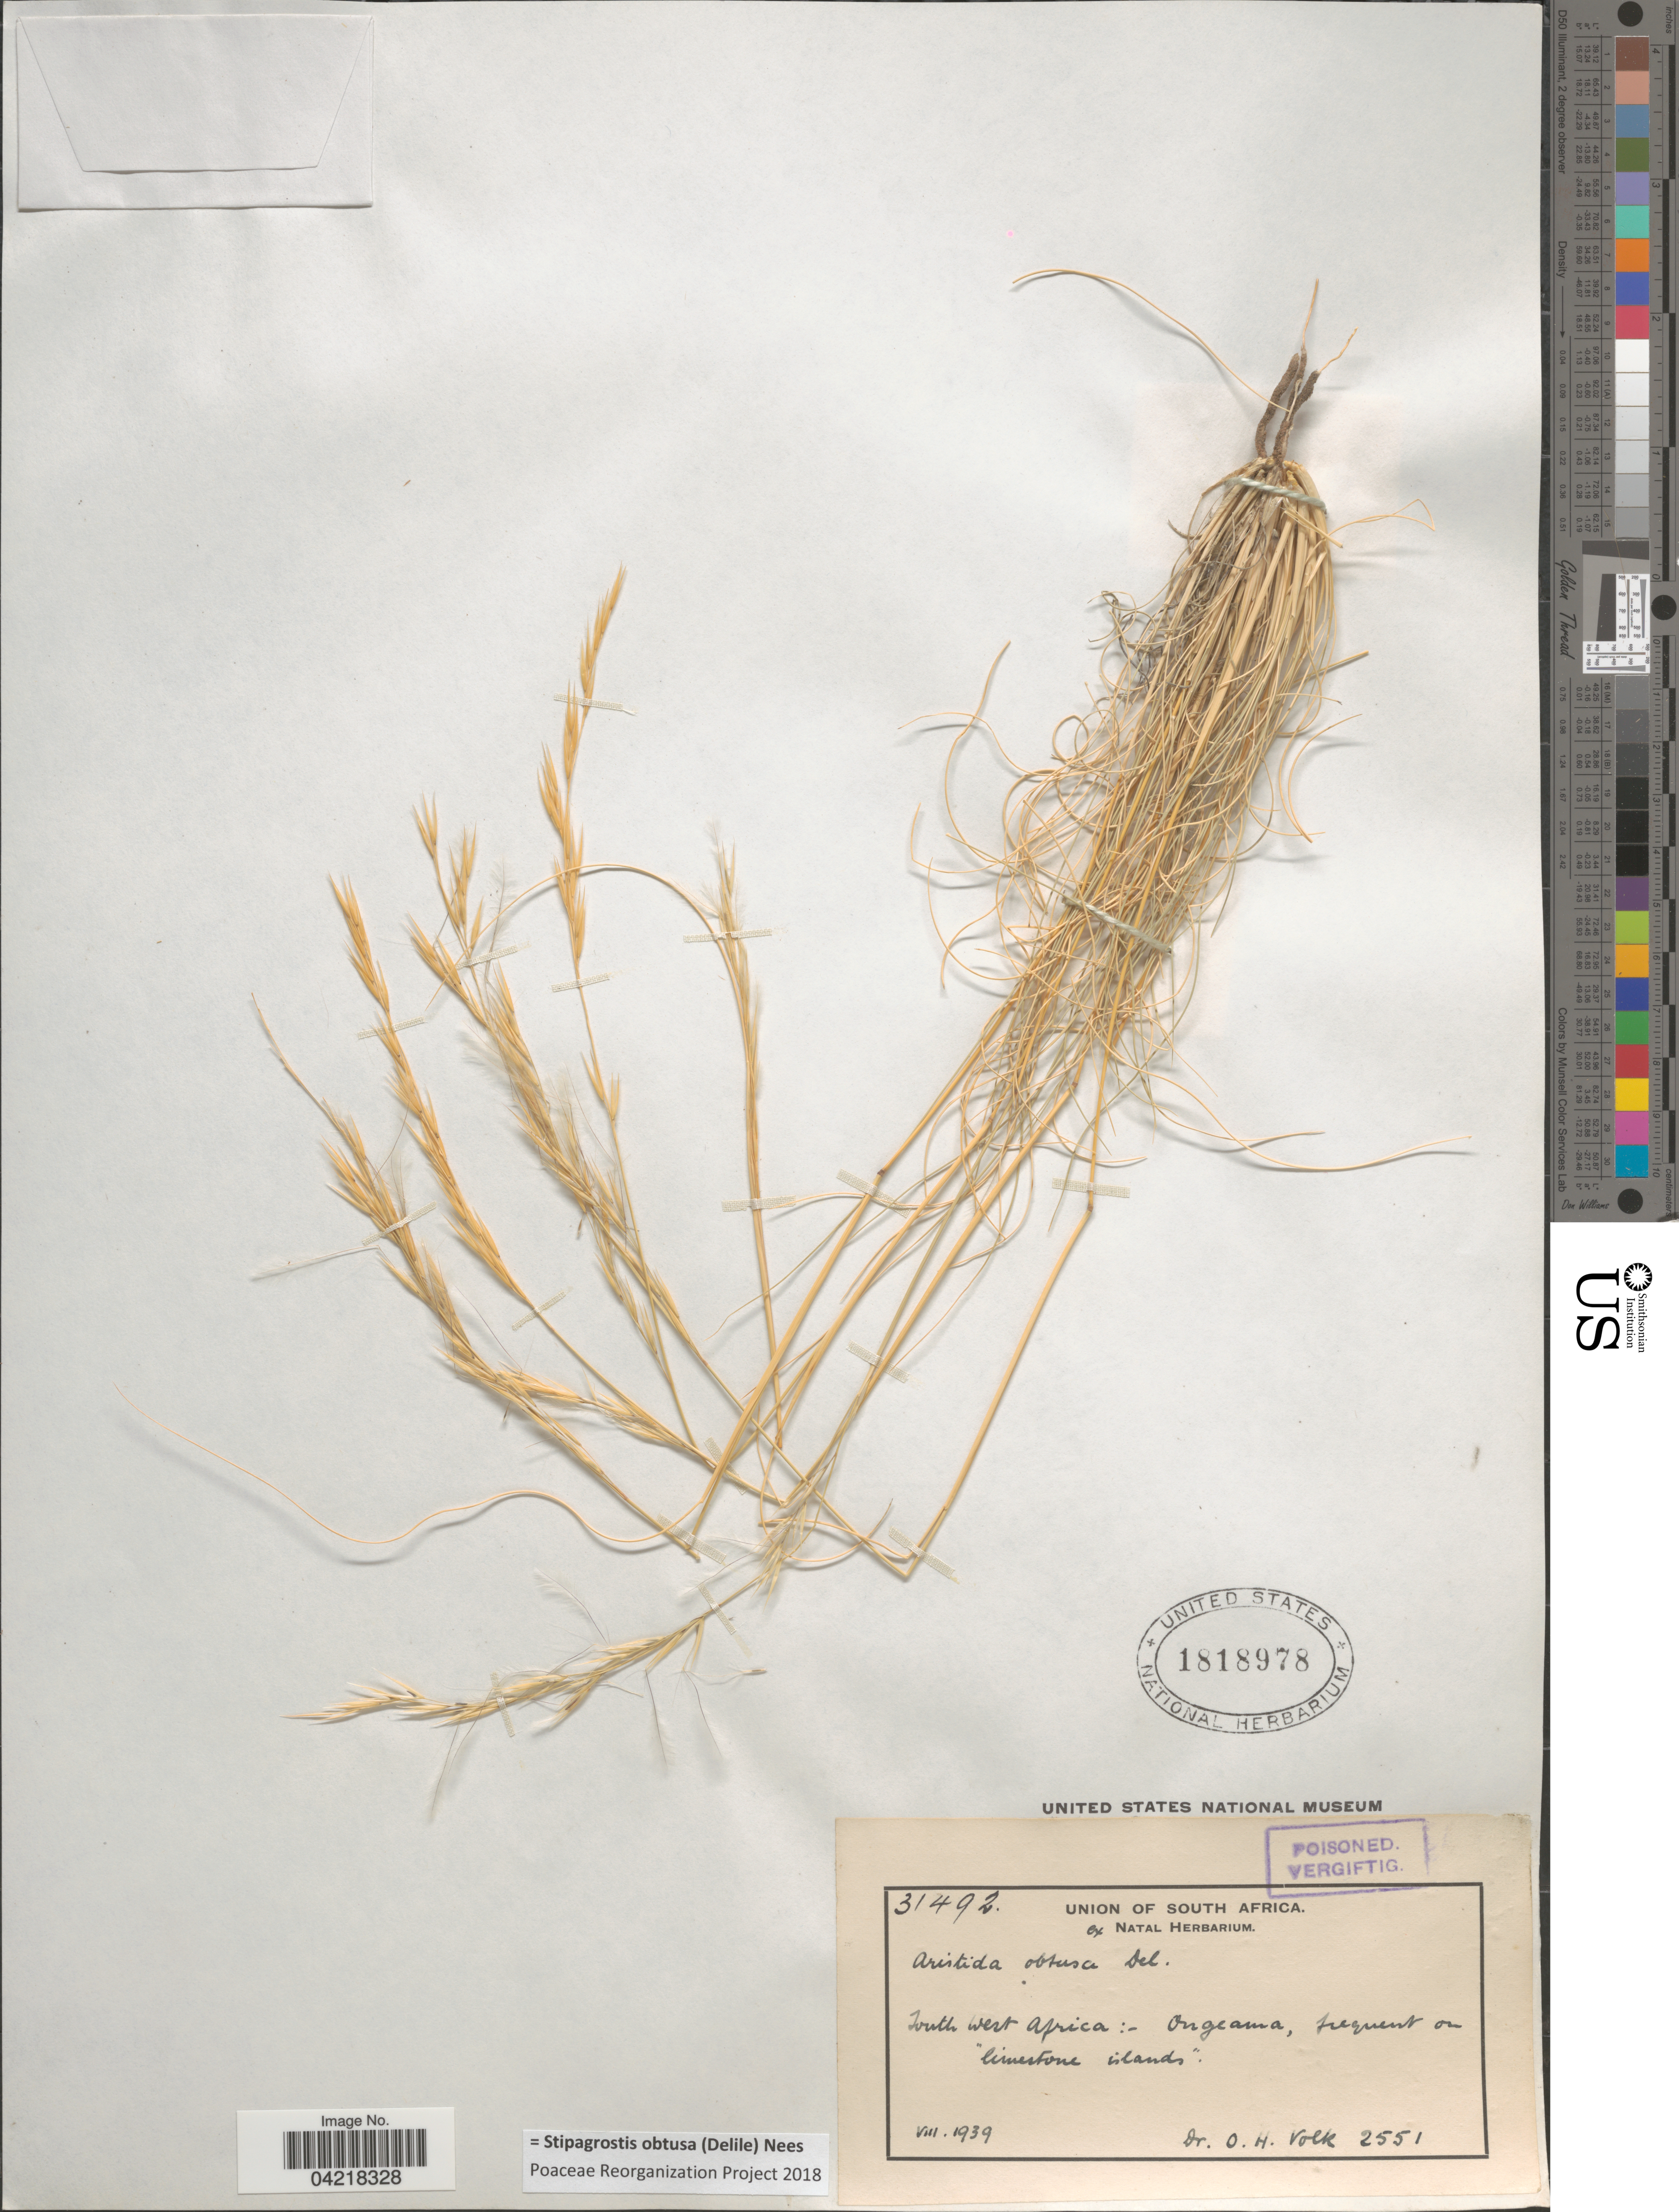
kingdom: Plantae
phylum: Tracheophyta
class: Liliopsida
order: Poales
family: Poaceae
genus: Stipagrostis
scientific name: Stipagrostis obtusa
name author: (Delile) Nees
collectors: O. Volk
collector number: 2551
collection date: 1939-08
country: South Africa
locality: Union of South Africa. South West Africa:-Ongeama, frequent on "limestone islands".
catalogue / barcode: US 1818978